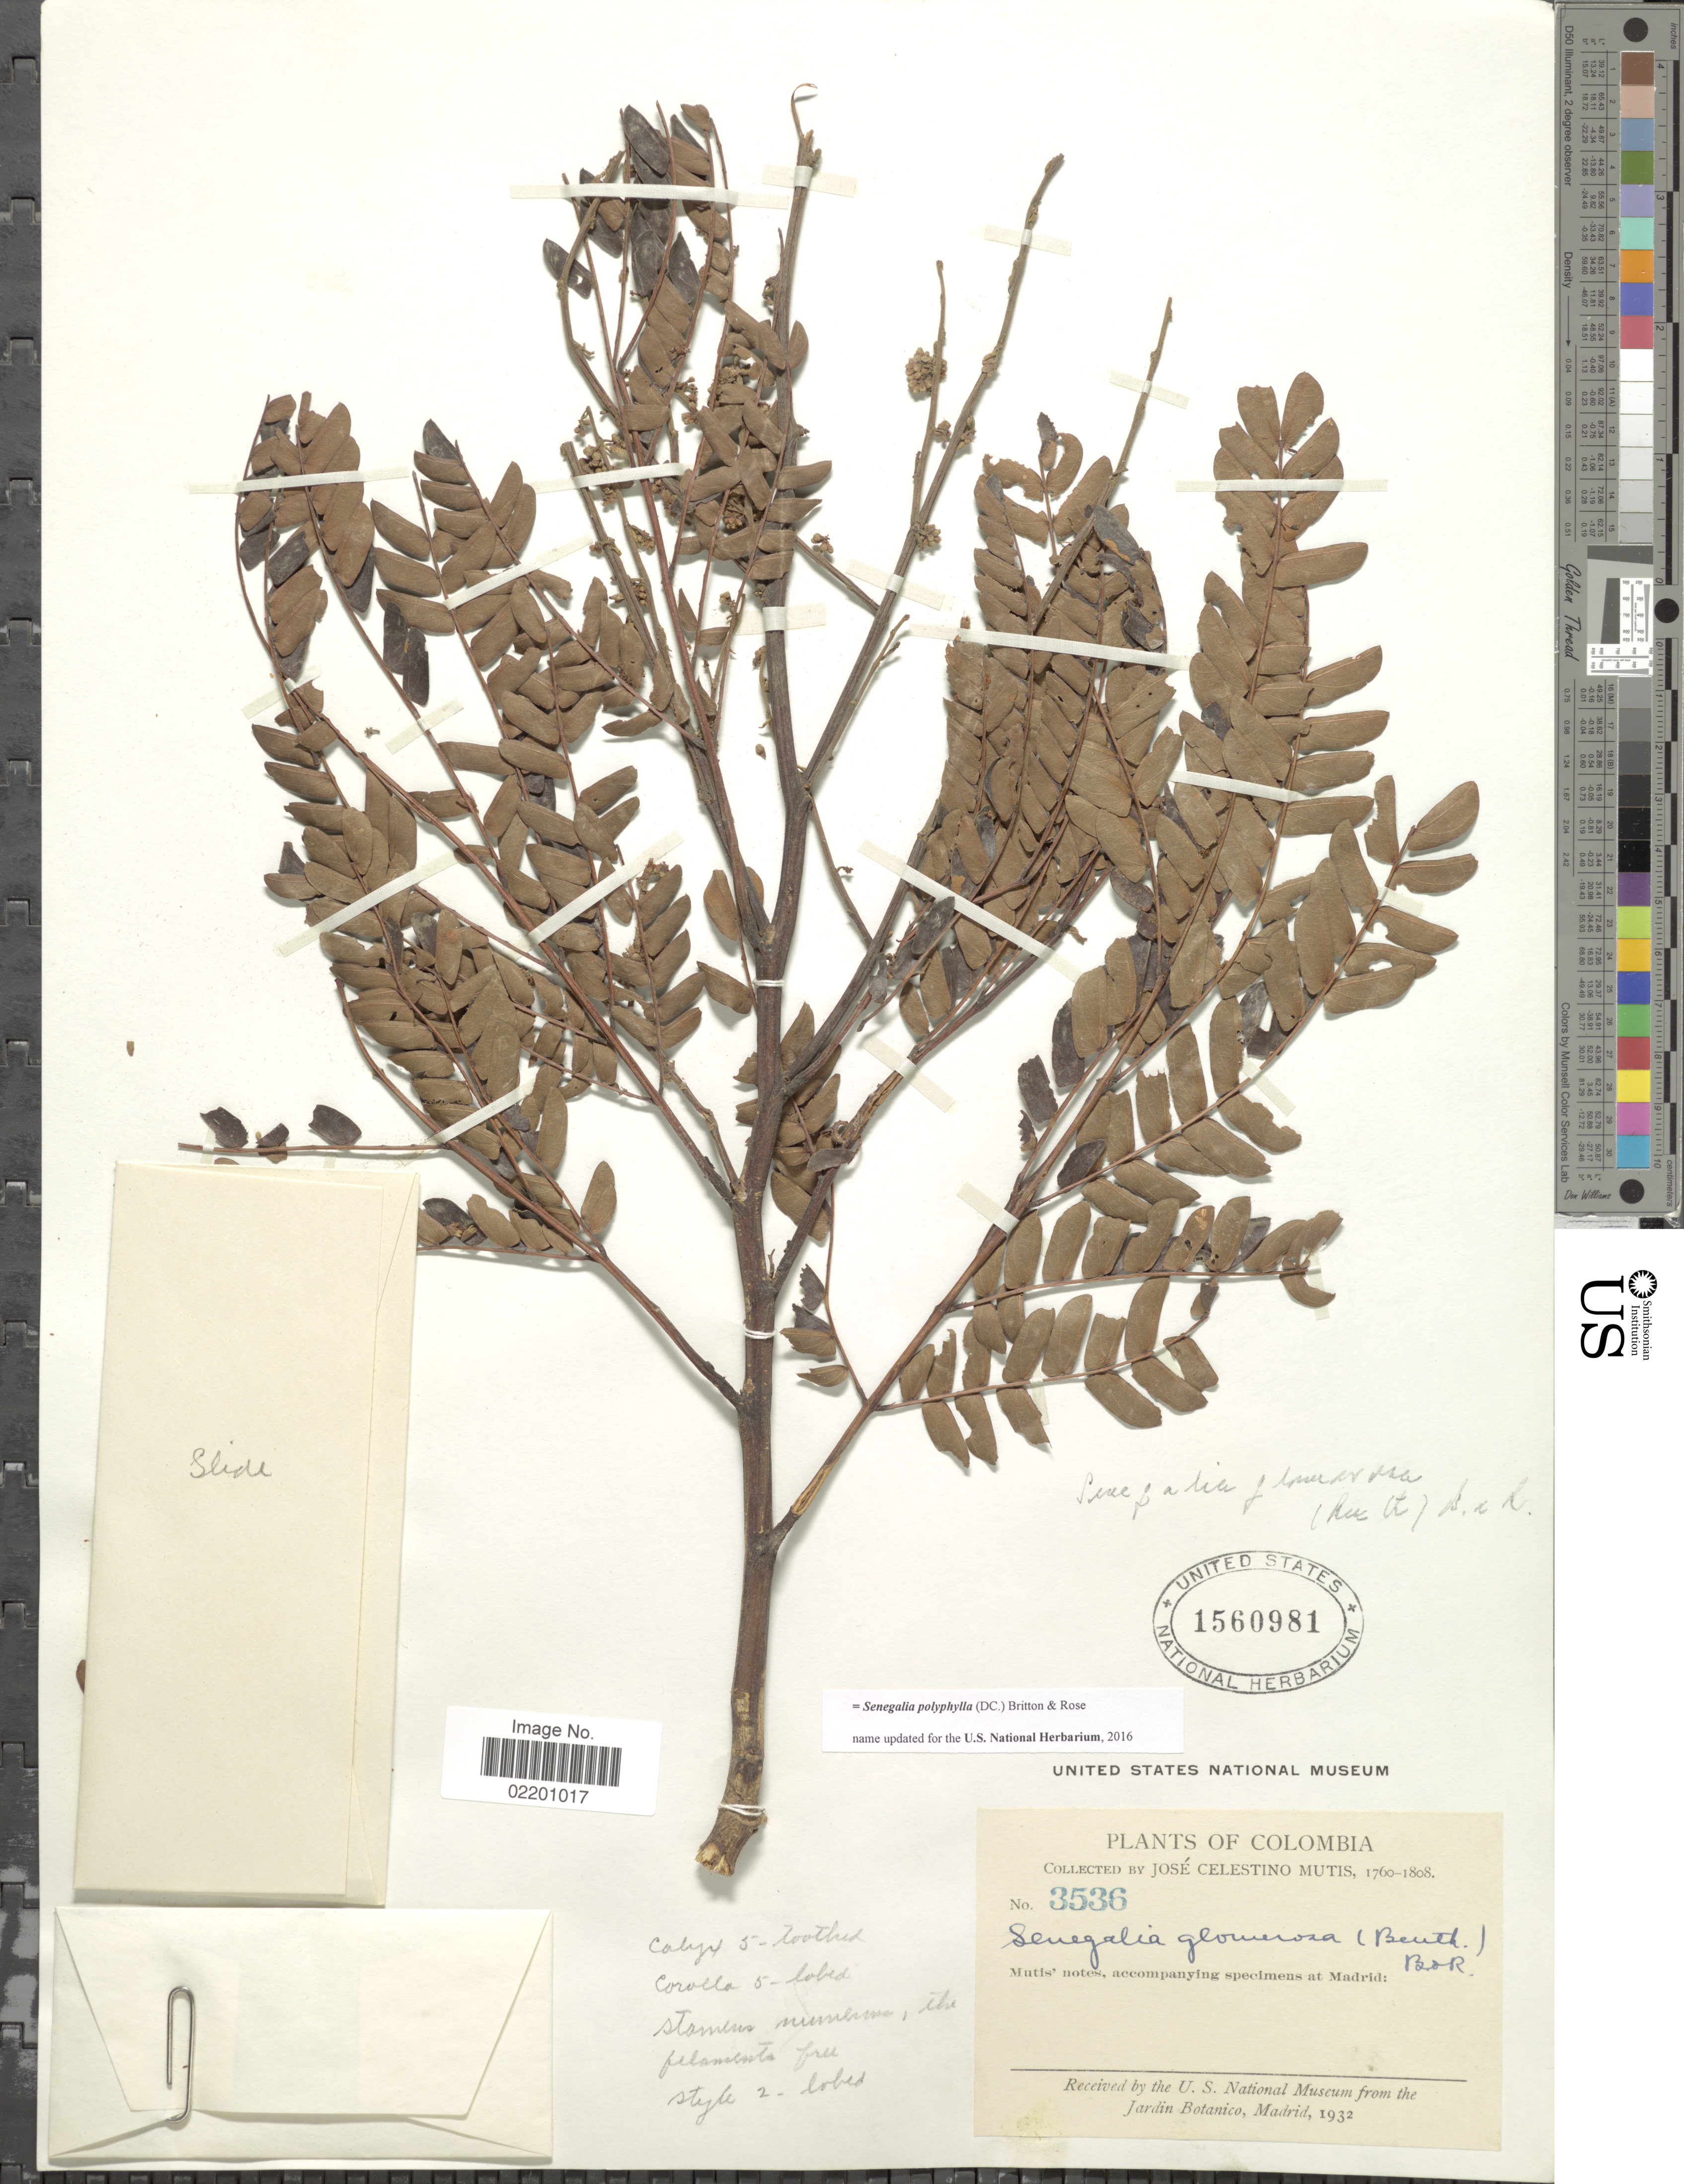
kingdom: Plantae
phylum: Tracheophyta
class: Magnoliopsida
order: Fabales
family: Fabaceae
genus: Senegalia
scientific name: Senegalia rhytidocarpa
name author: (L. Rico) Seigler & Ebinger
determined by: Santos, V. Terra dos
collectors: J. C. B. Mutis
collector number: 3536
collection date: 1760/1808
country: Colombia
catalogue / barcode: US 1560981